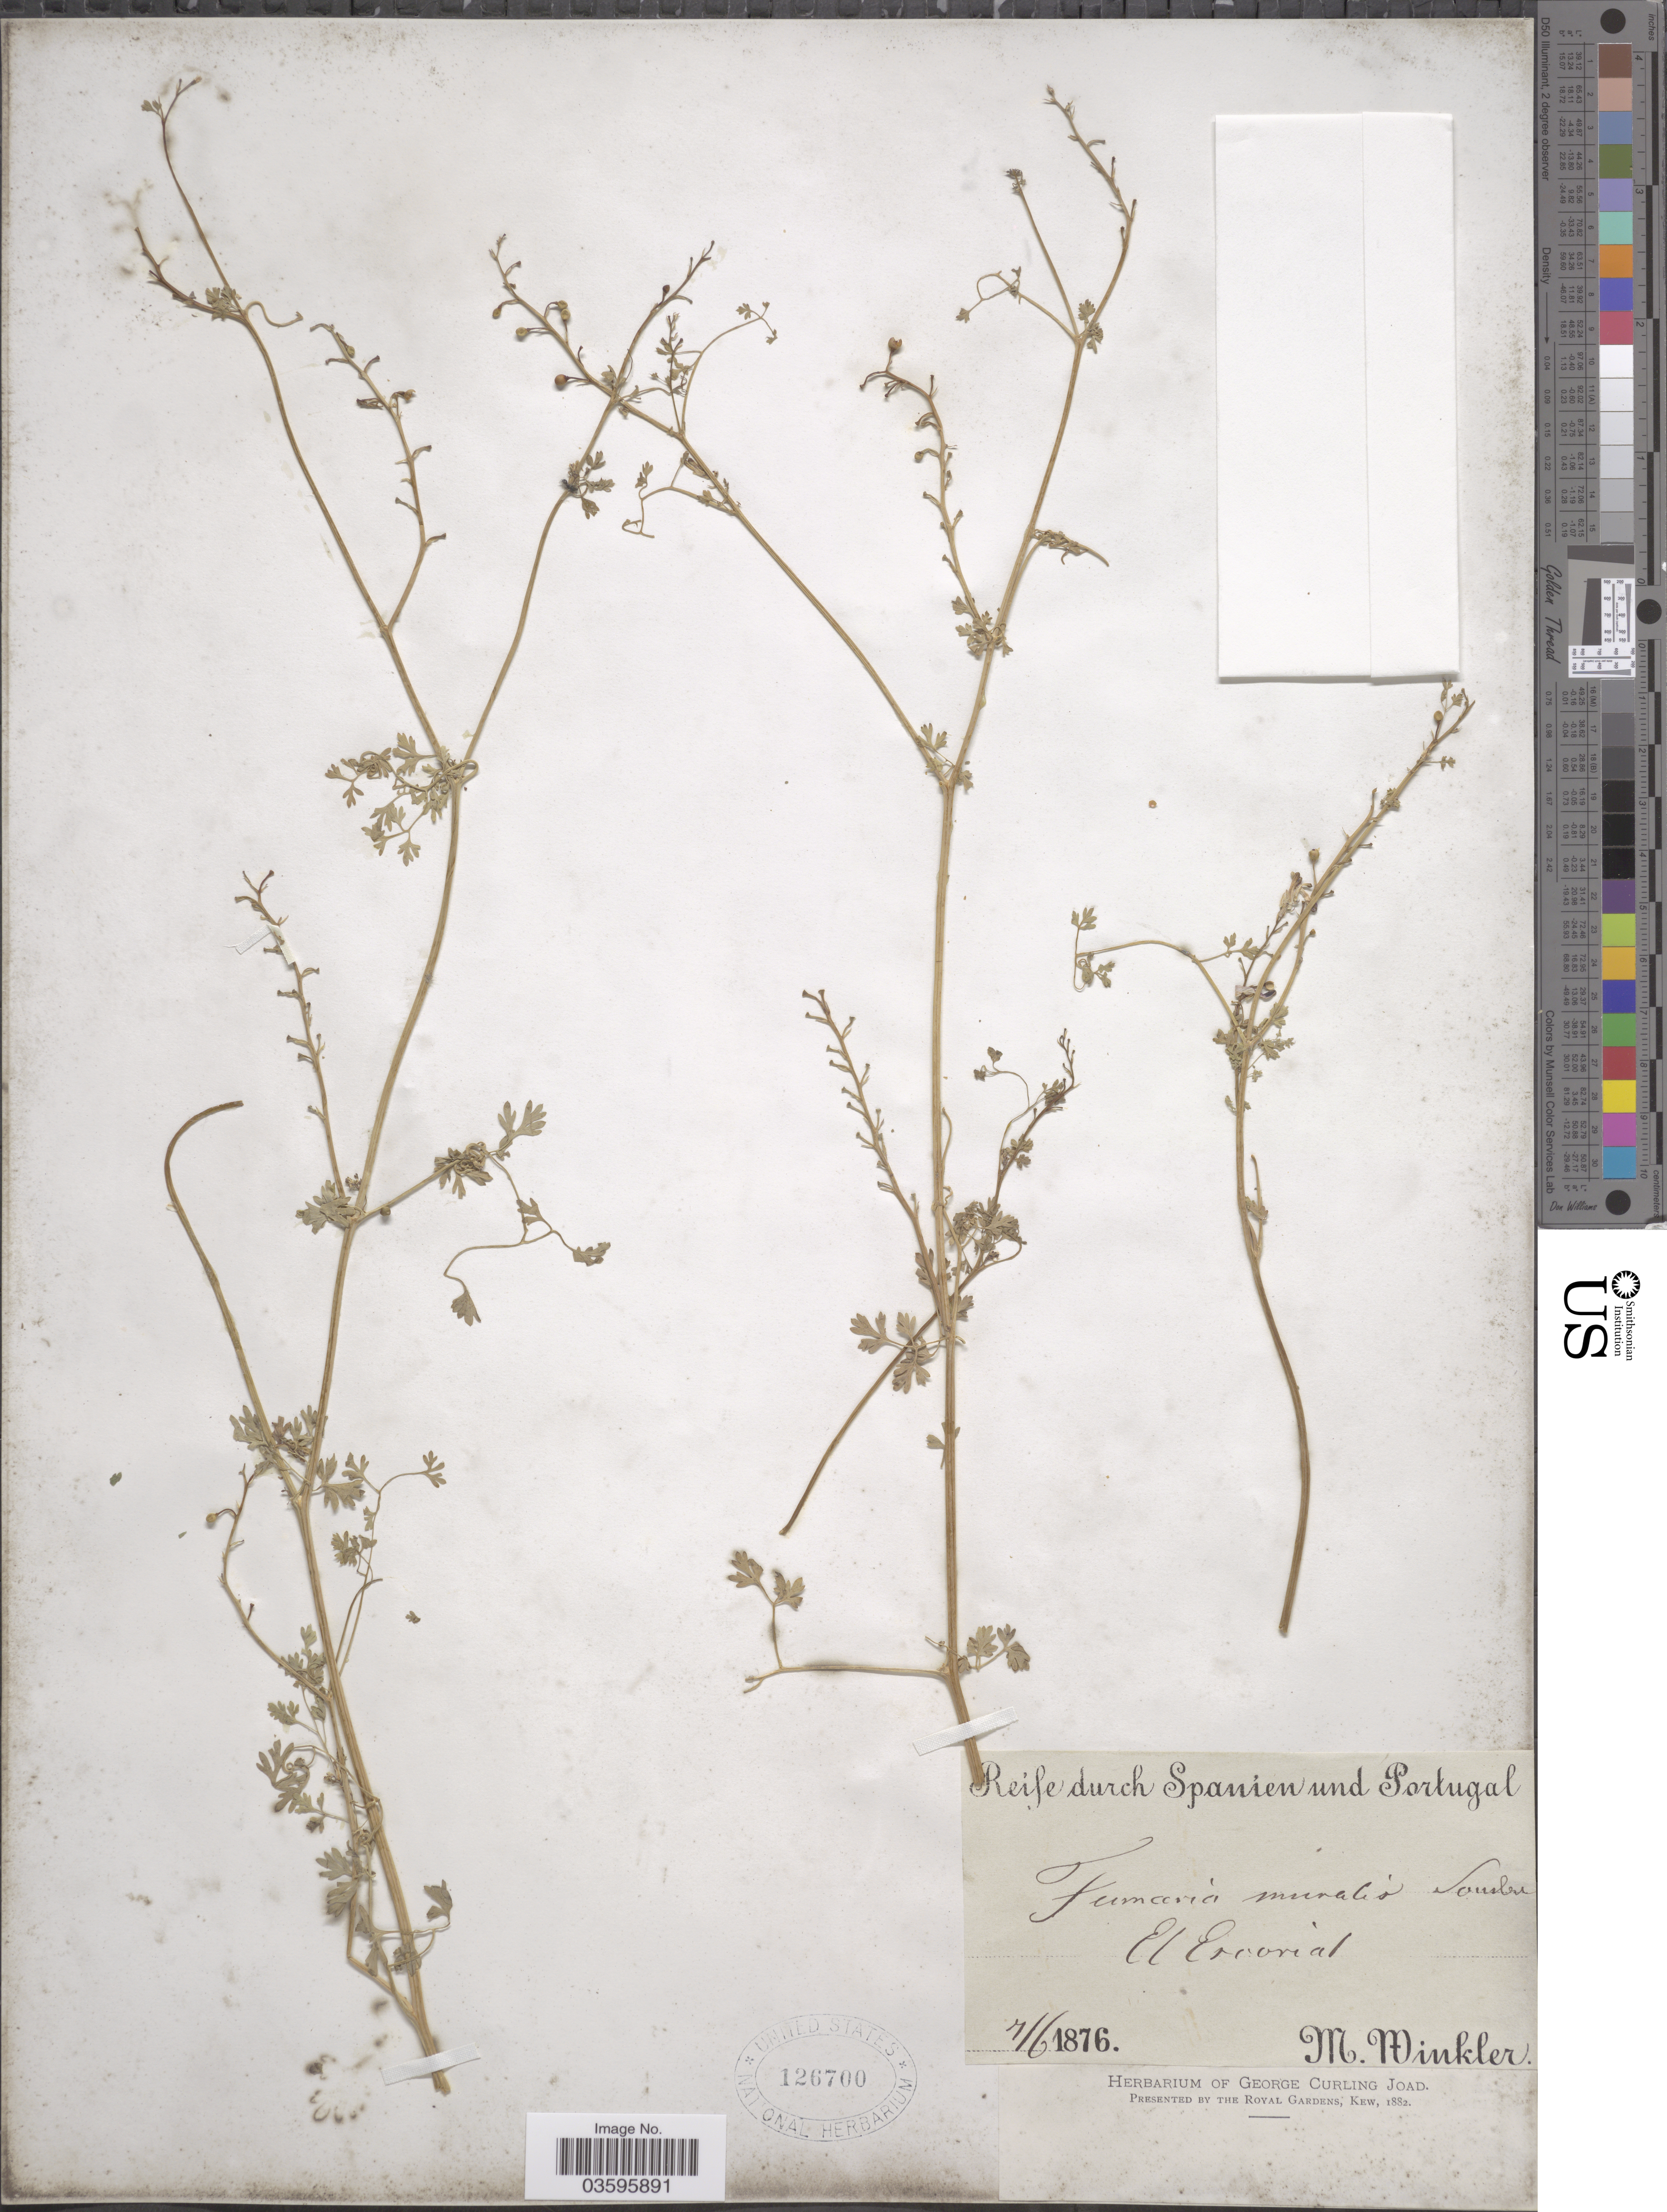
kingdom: Plantae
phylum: Tracheophyta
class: Magnoliopsida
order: Ranunculales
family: Papaveraceae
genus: Fumaria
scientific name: Fumaria muralis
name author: Sond. ex W.D.J. Koch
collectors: M. Winkler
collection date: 1876-06-07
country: Spain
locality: Reife durch Spanien und Portugal. El Escorial.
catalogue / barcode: US 126700